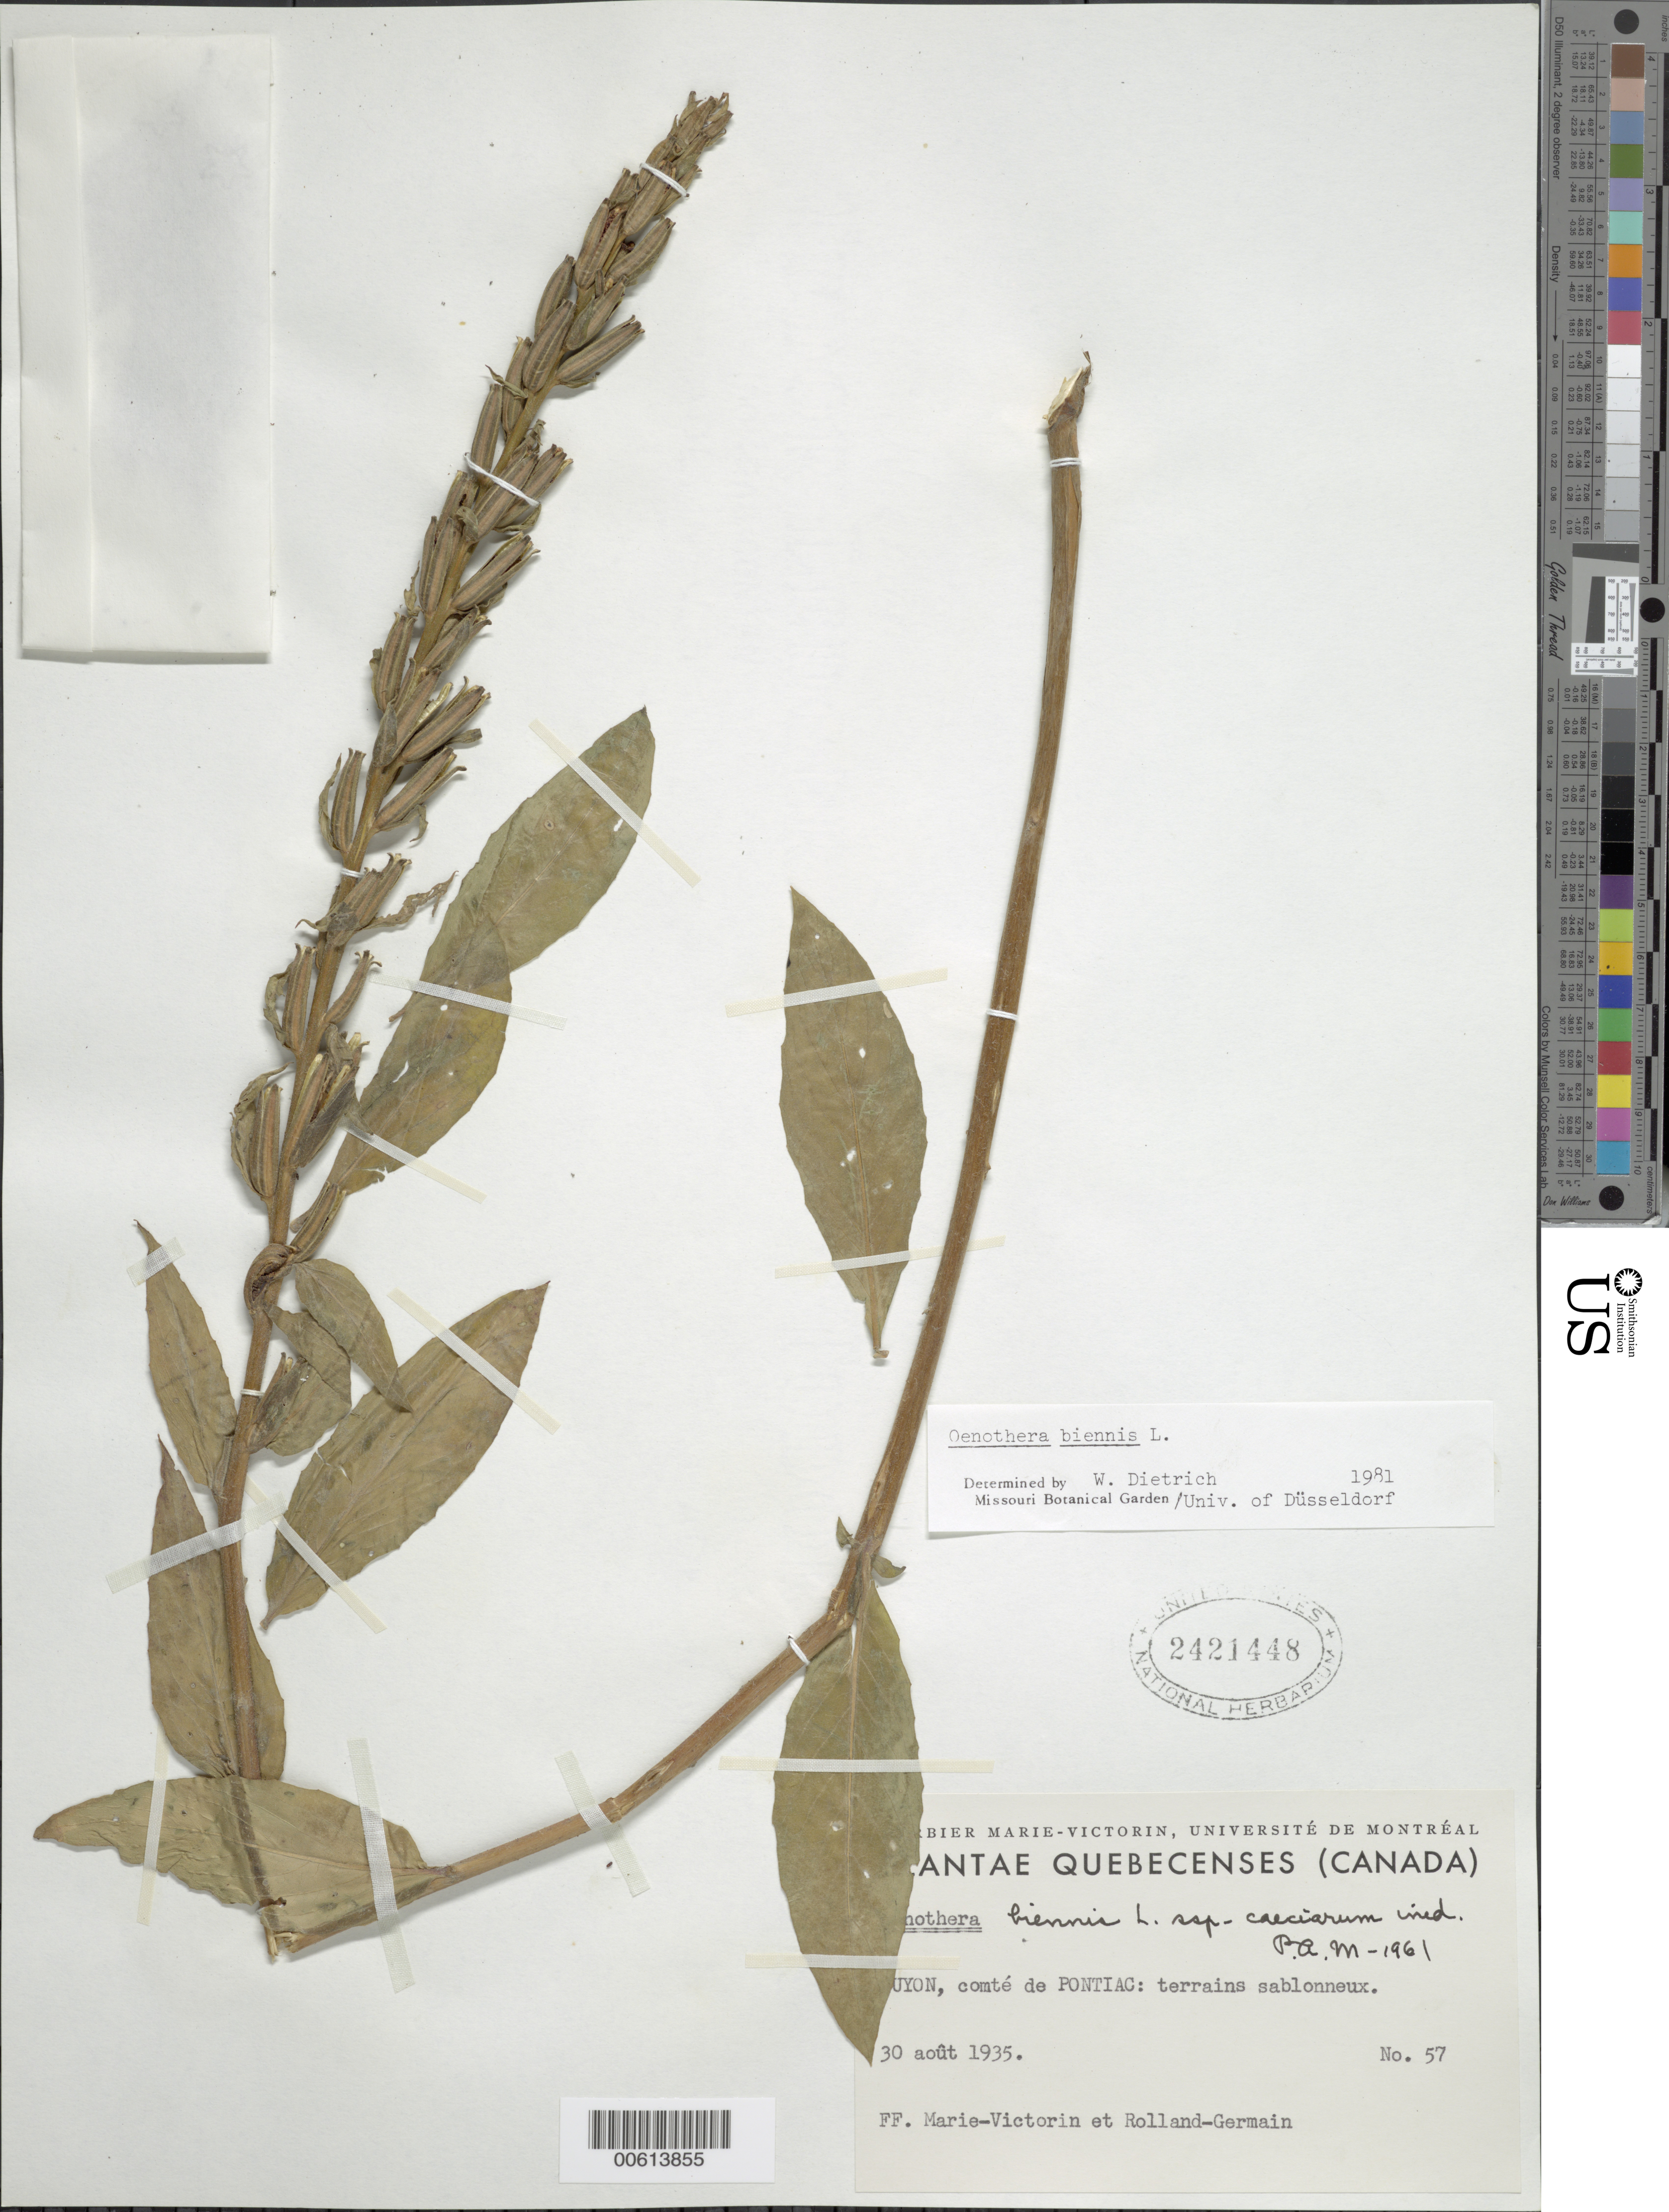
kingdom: Plantae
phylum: Tracheophyta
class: Magnoliopsida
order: Myrtales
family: Onagraceae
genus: Oenothera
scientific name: Oenothera biennis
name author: L.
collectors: Fr. Marie-Victorin & Rolland-Germain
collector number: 57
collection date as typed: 30 Aug 1935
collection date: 1935-08-30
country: Canada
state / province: Quebec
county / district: Les Collines-de-l'Outaouais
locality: Quyon, comte de Potomac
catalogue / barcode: US 2421448